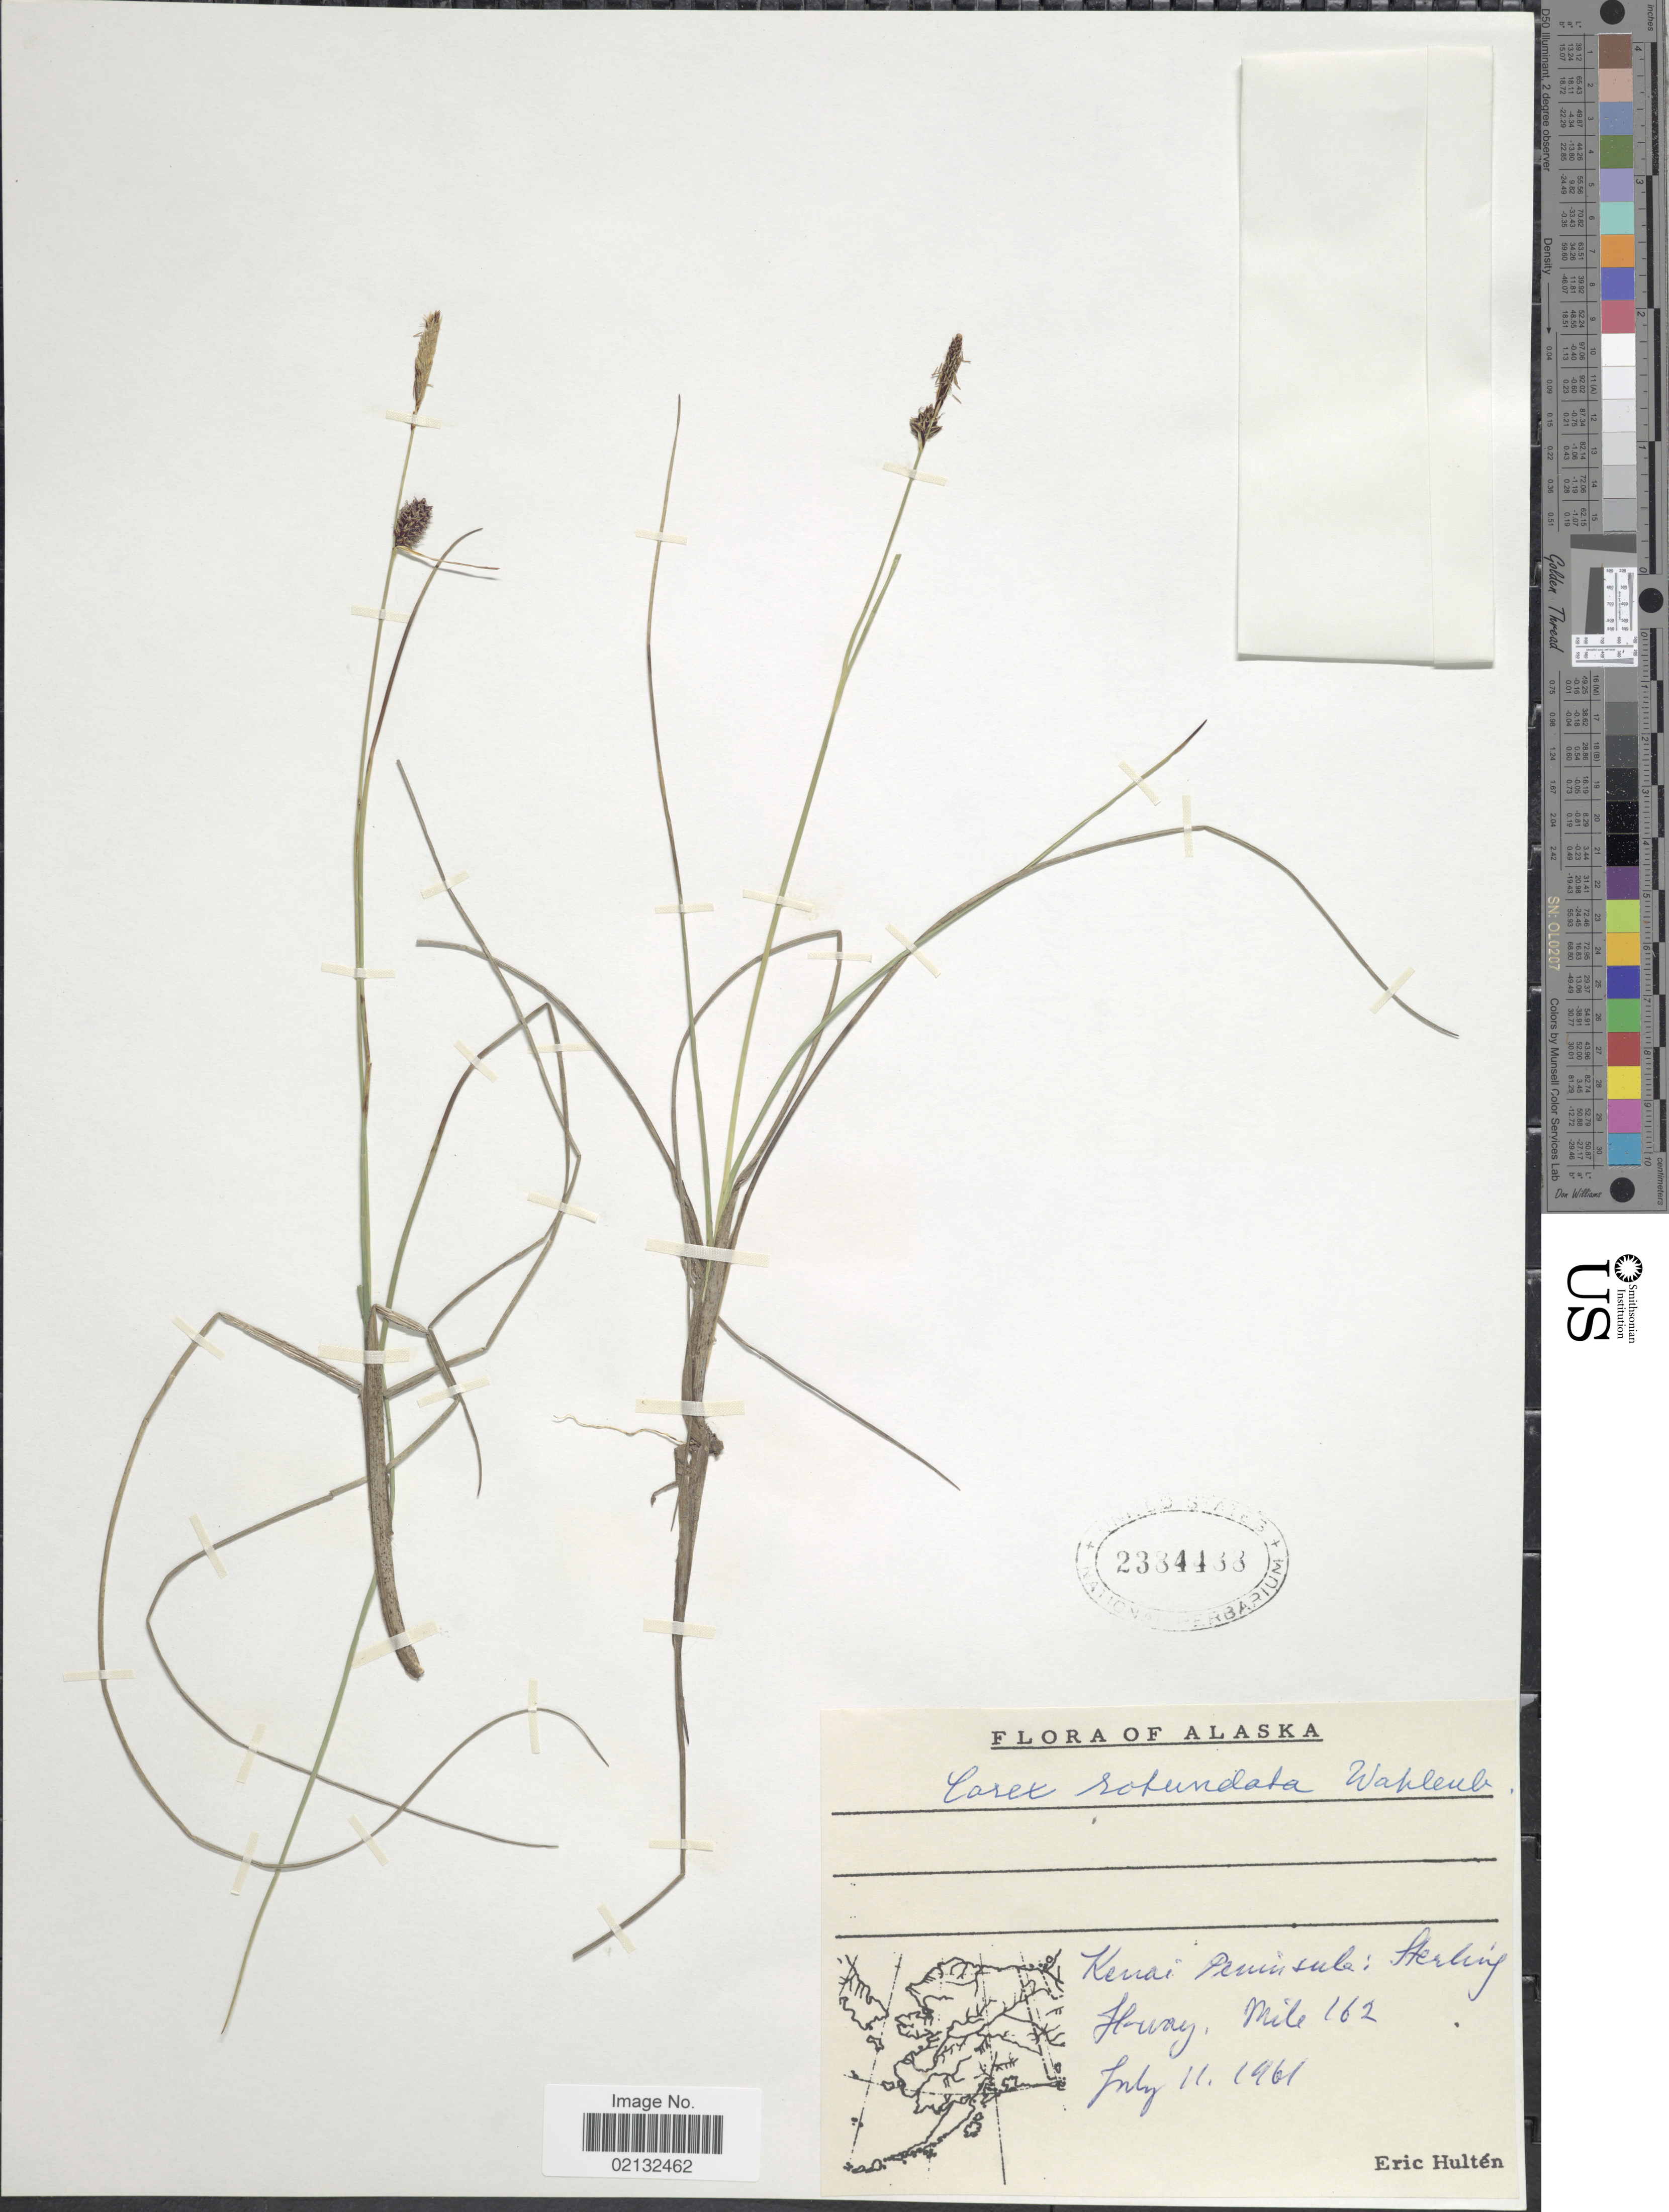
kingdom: Plantae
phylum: Tracheophyta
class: Liliopsida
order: Poales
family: Cyperaceae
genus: Carex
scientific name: Carex rotundata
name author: Wahlenb.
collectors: E. G. Hultén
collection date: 1961-07-11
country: United States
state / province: Alaska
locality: Kenai Peninsula: Sterling H-way, Mile 162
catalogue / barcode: US 2384488